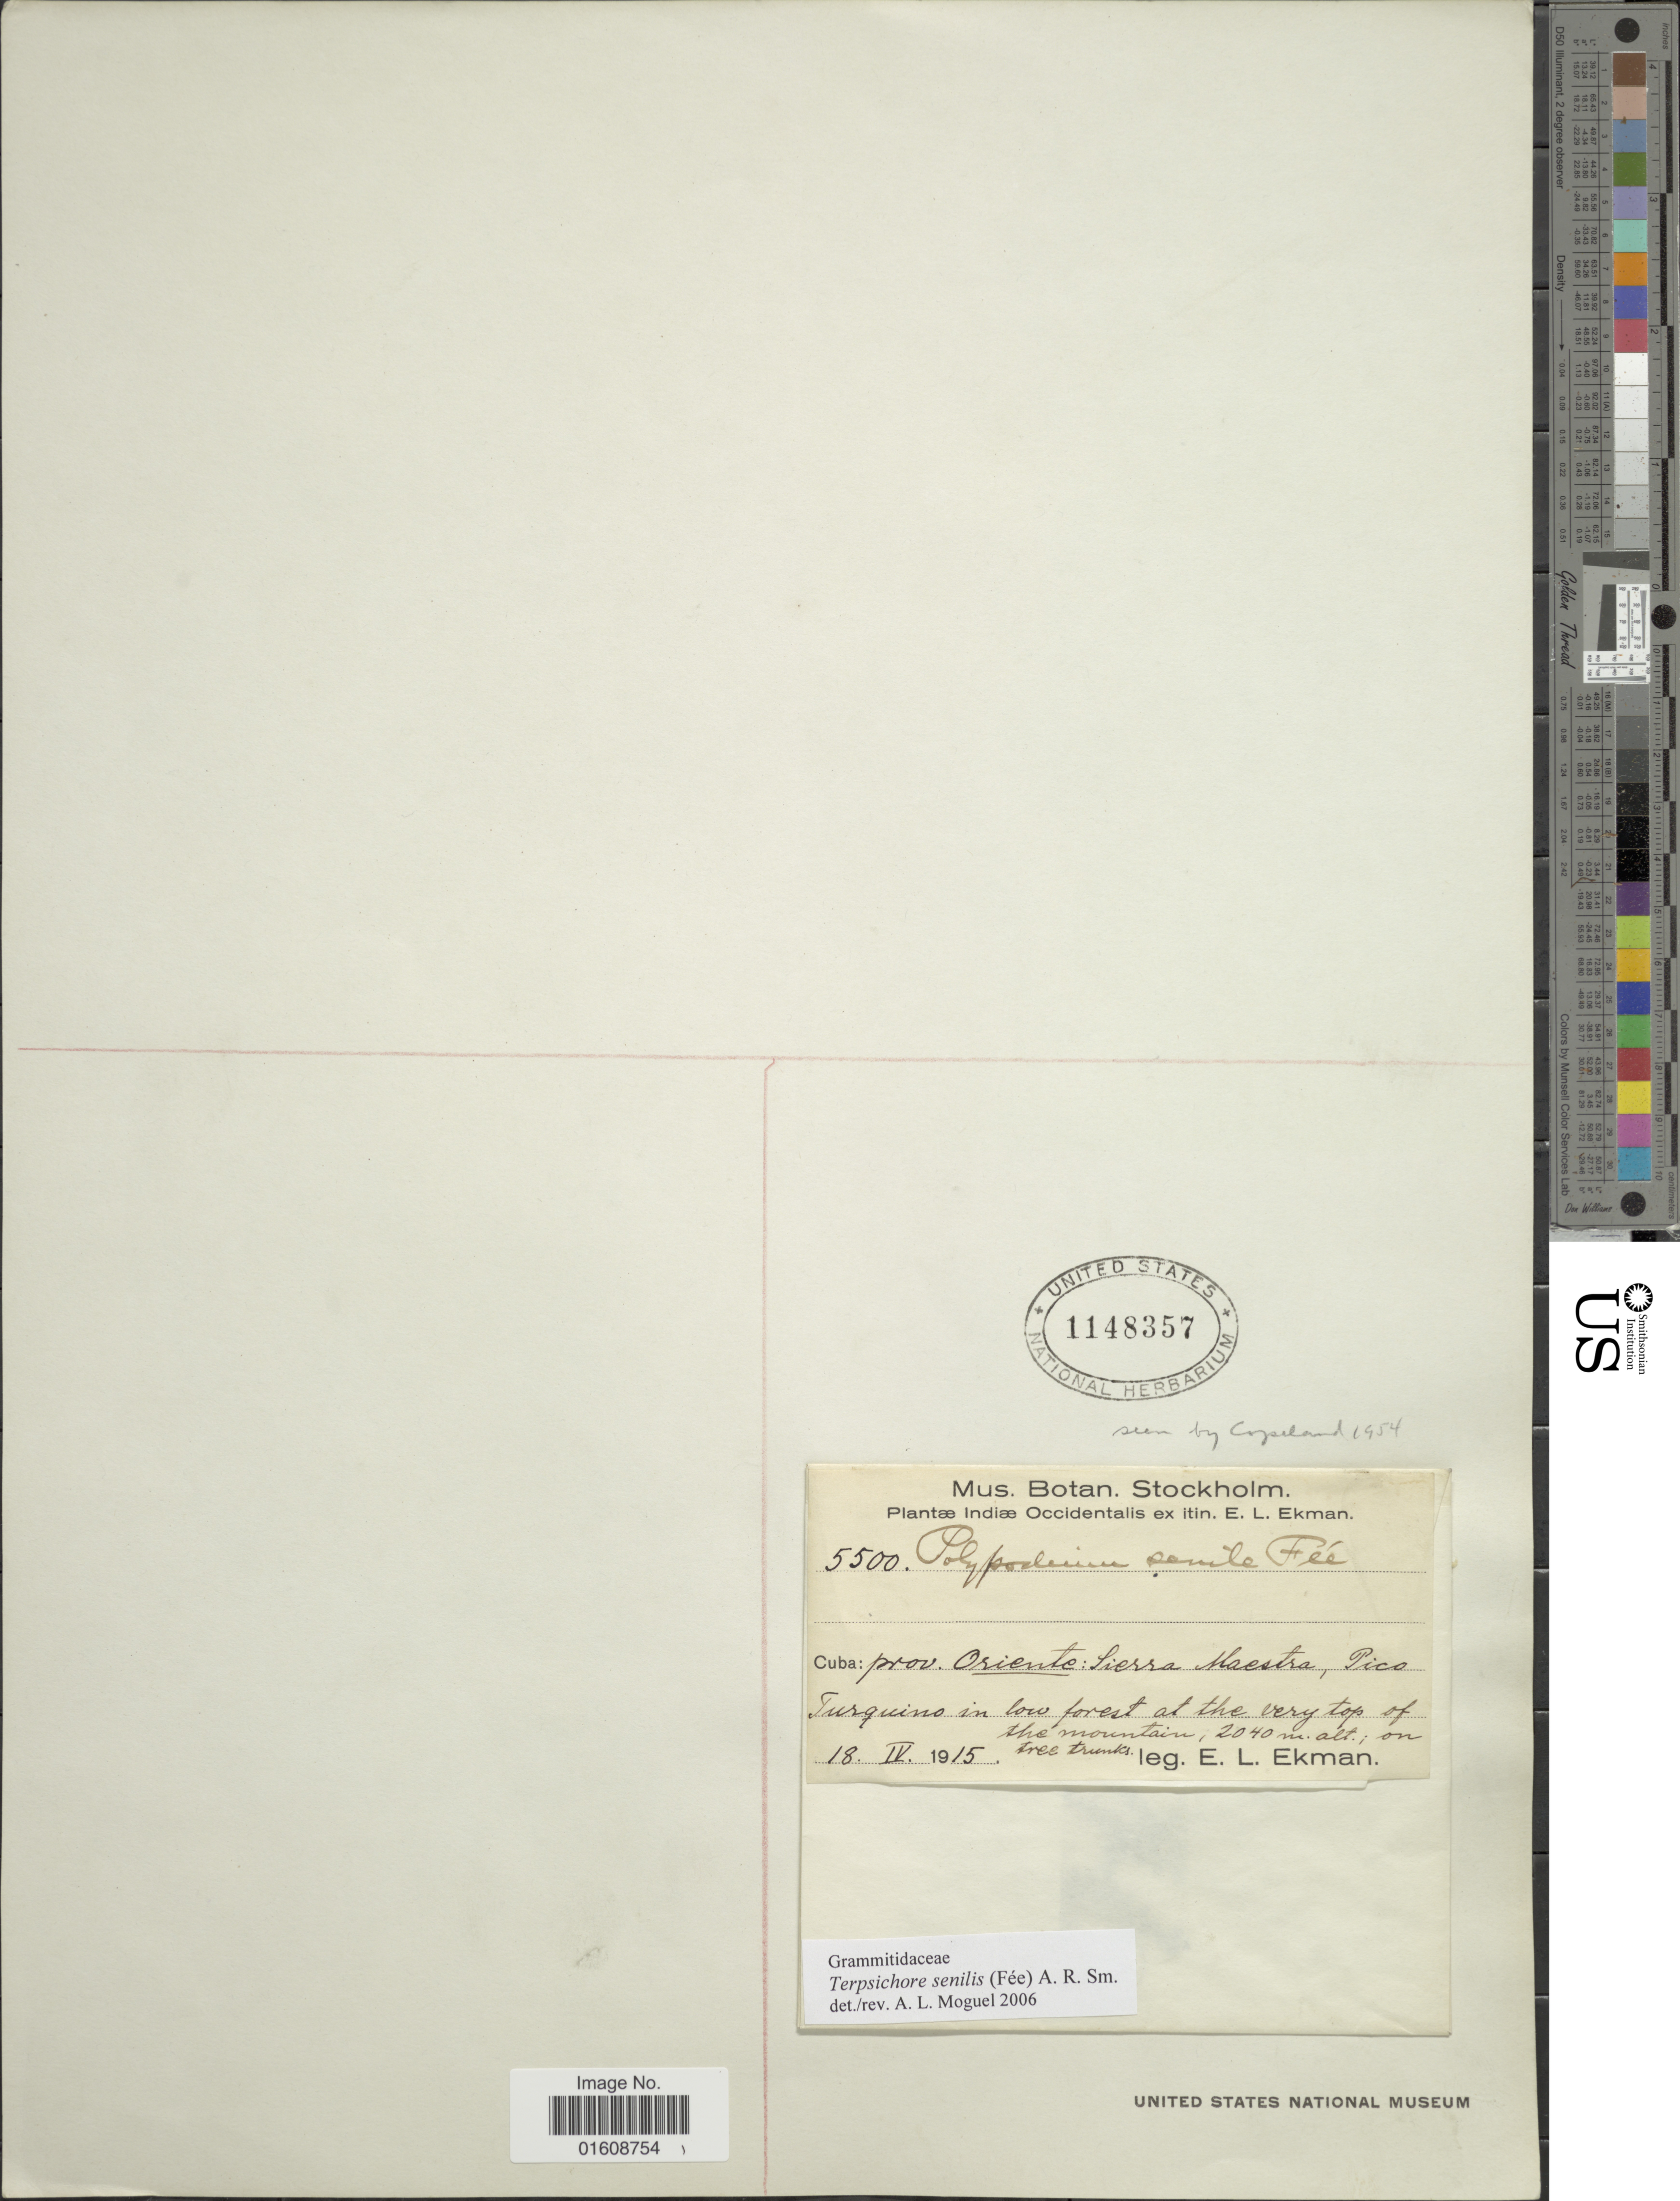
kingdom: Plantae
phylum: Tracheophyta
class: Polypodiopsida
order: Polypodiales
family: Polypodiaceae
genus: Alansmia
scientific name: Alansmia senilis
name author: (Fée) Moguel & M. Kessler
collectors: E. L. Ekman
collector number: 5500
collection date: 1915-04-18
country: Cuba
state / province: Oriente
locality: Sierra Maestra, Pico Turquino in low forest at the very top of mountain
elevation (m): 2040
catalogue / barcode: US 1148357